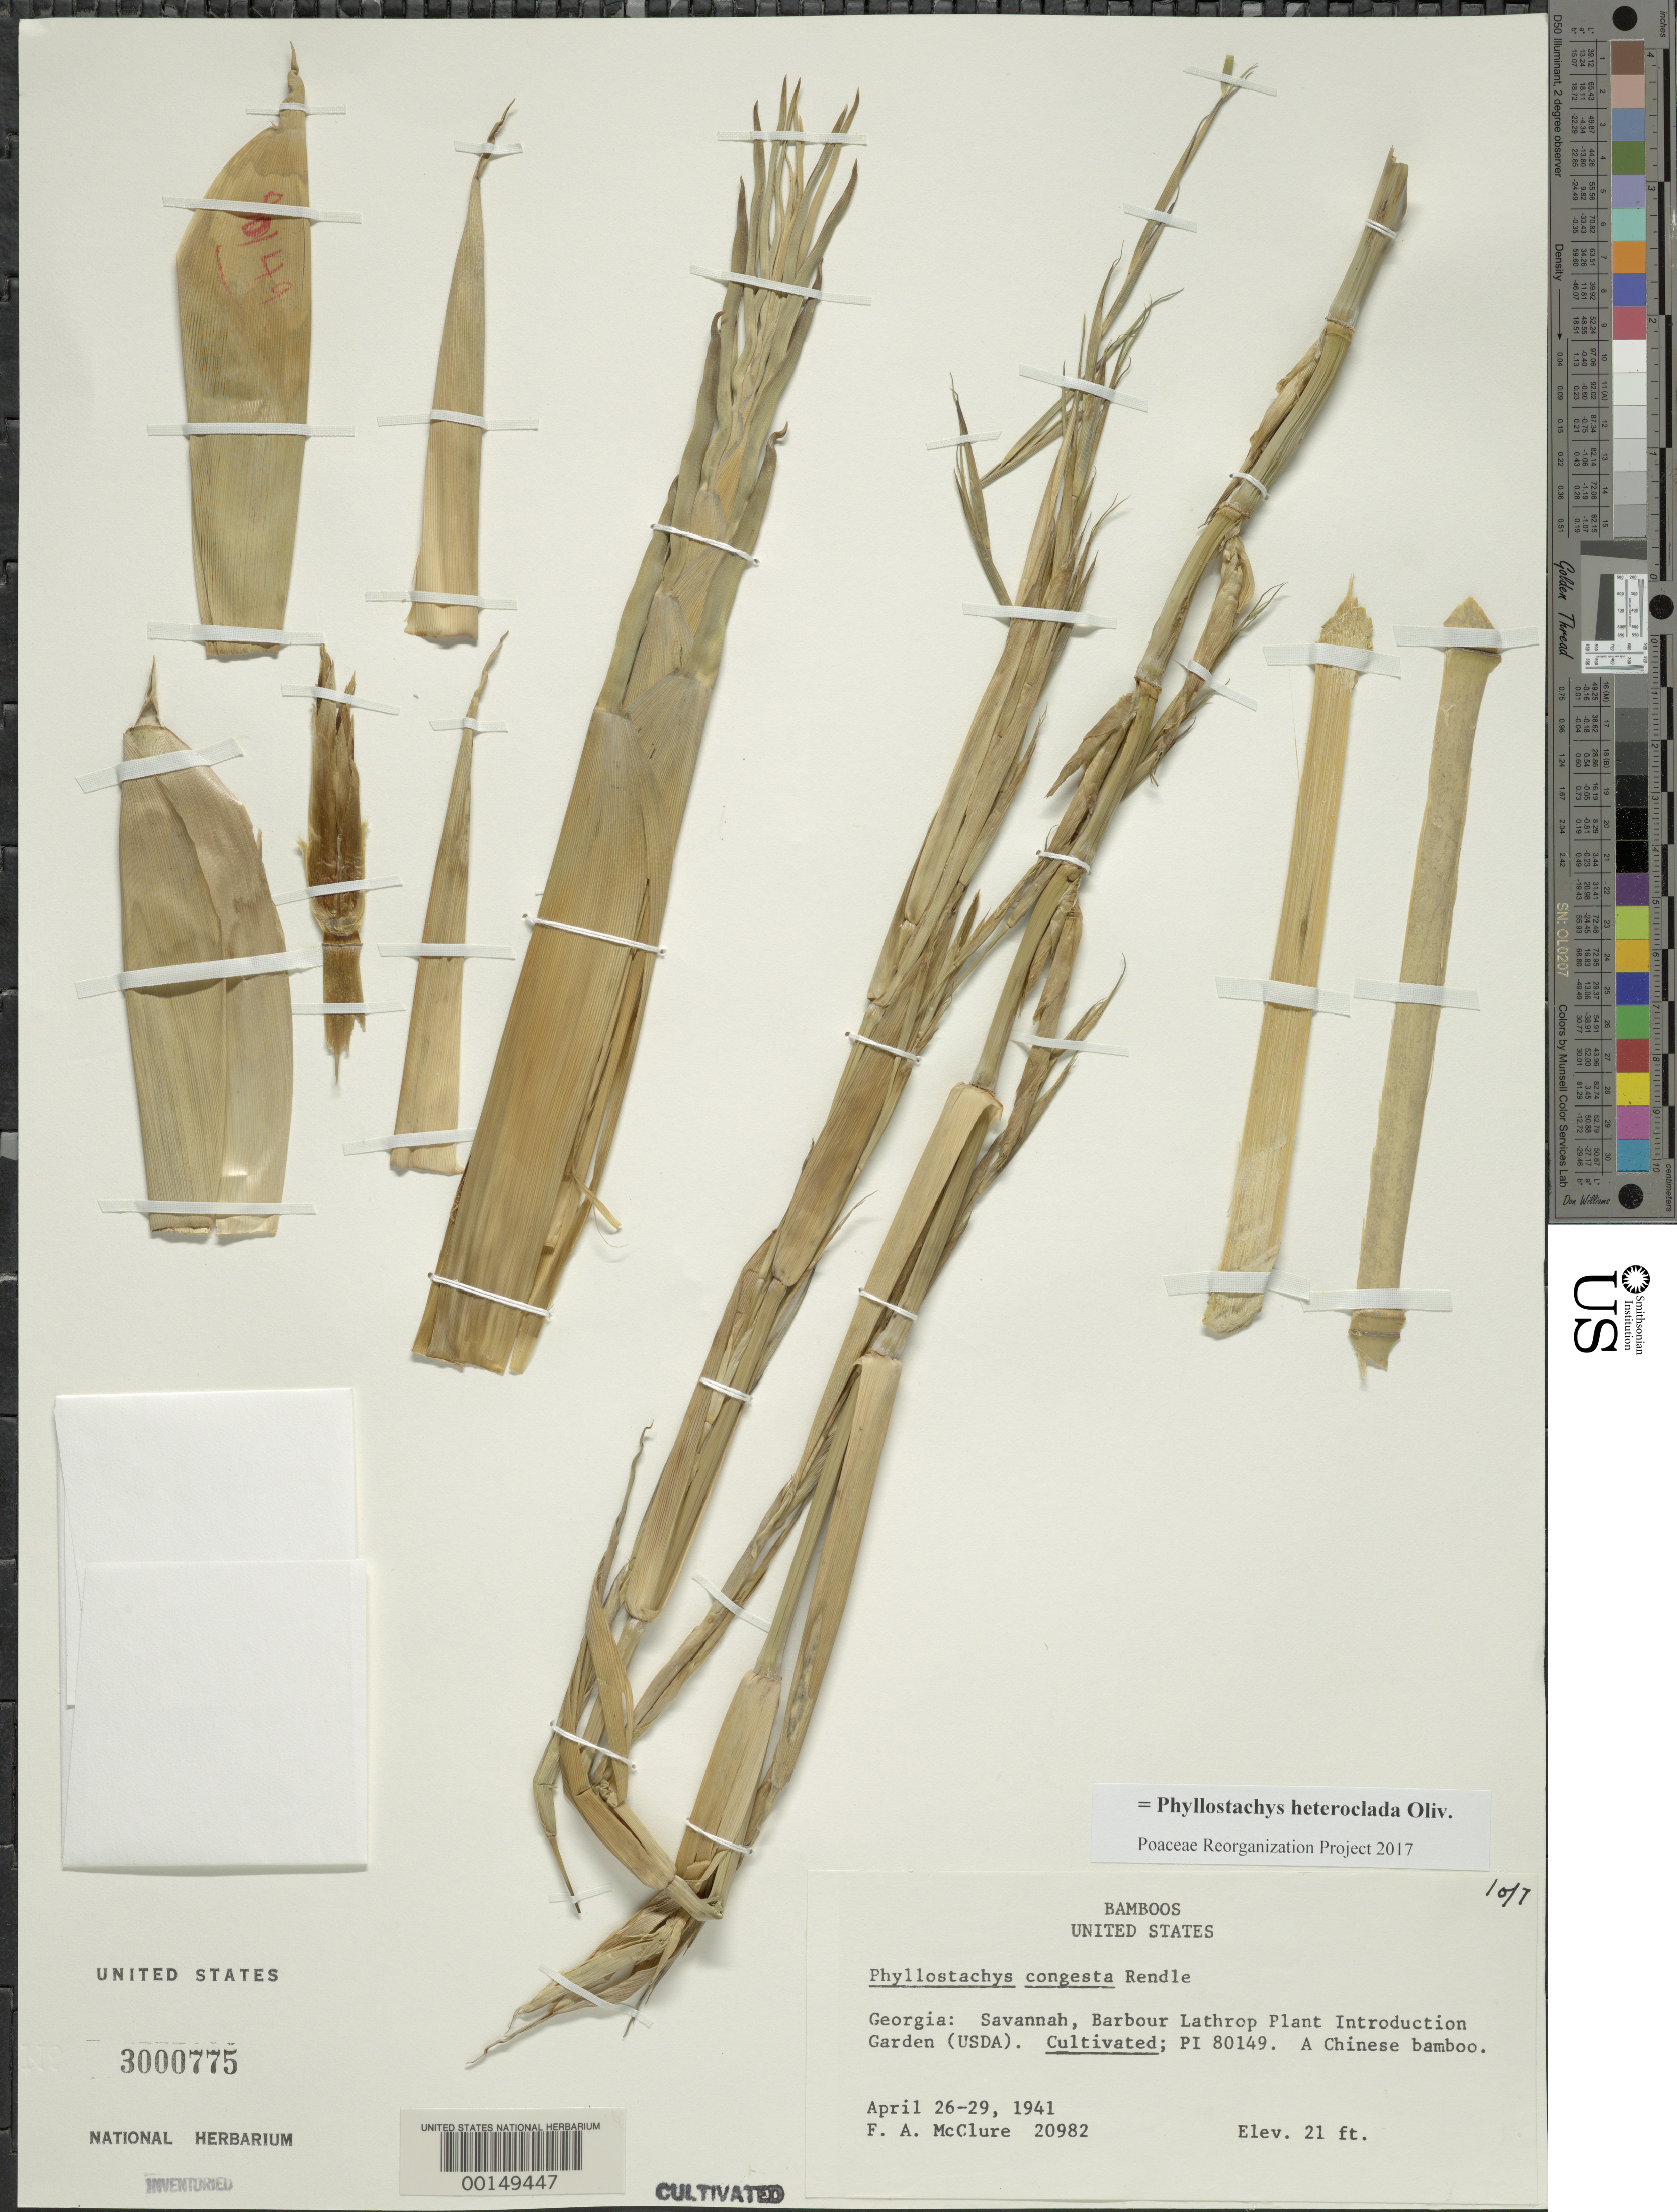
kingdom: Plantae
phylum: Tracheophyta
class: Liliopsida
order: Poales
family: Poaceae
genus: Phyllostachys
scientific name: Phyllostachys heteroclada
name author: Oliv.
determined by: Poaceae Reorganization Project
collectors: F. A. McClure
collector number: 20982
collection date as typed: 26 Apr 1941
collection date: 1941-04-26/1941-04-29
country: United States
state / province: Georgia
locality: Savannah, barbour lathrop p.i. garden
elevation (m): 6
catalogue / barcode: US 3000775